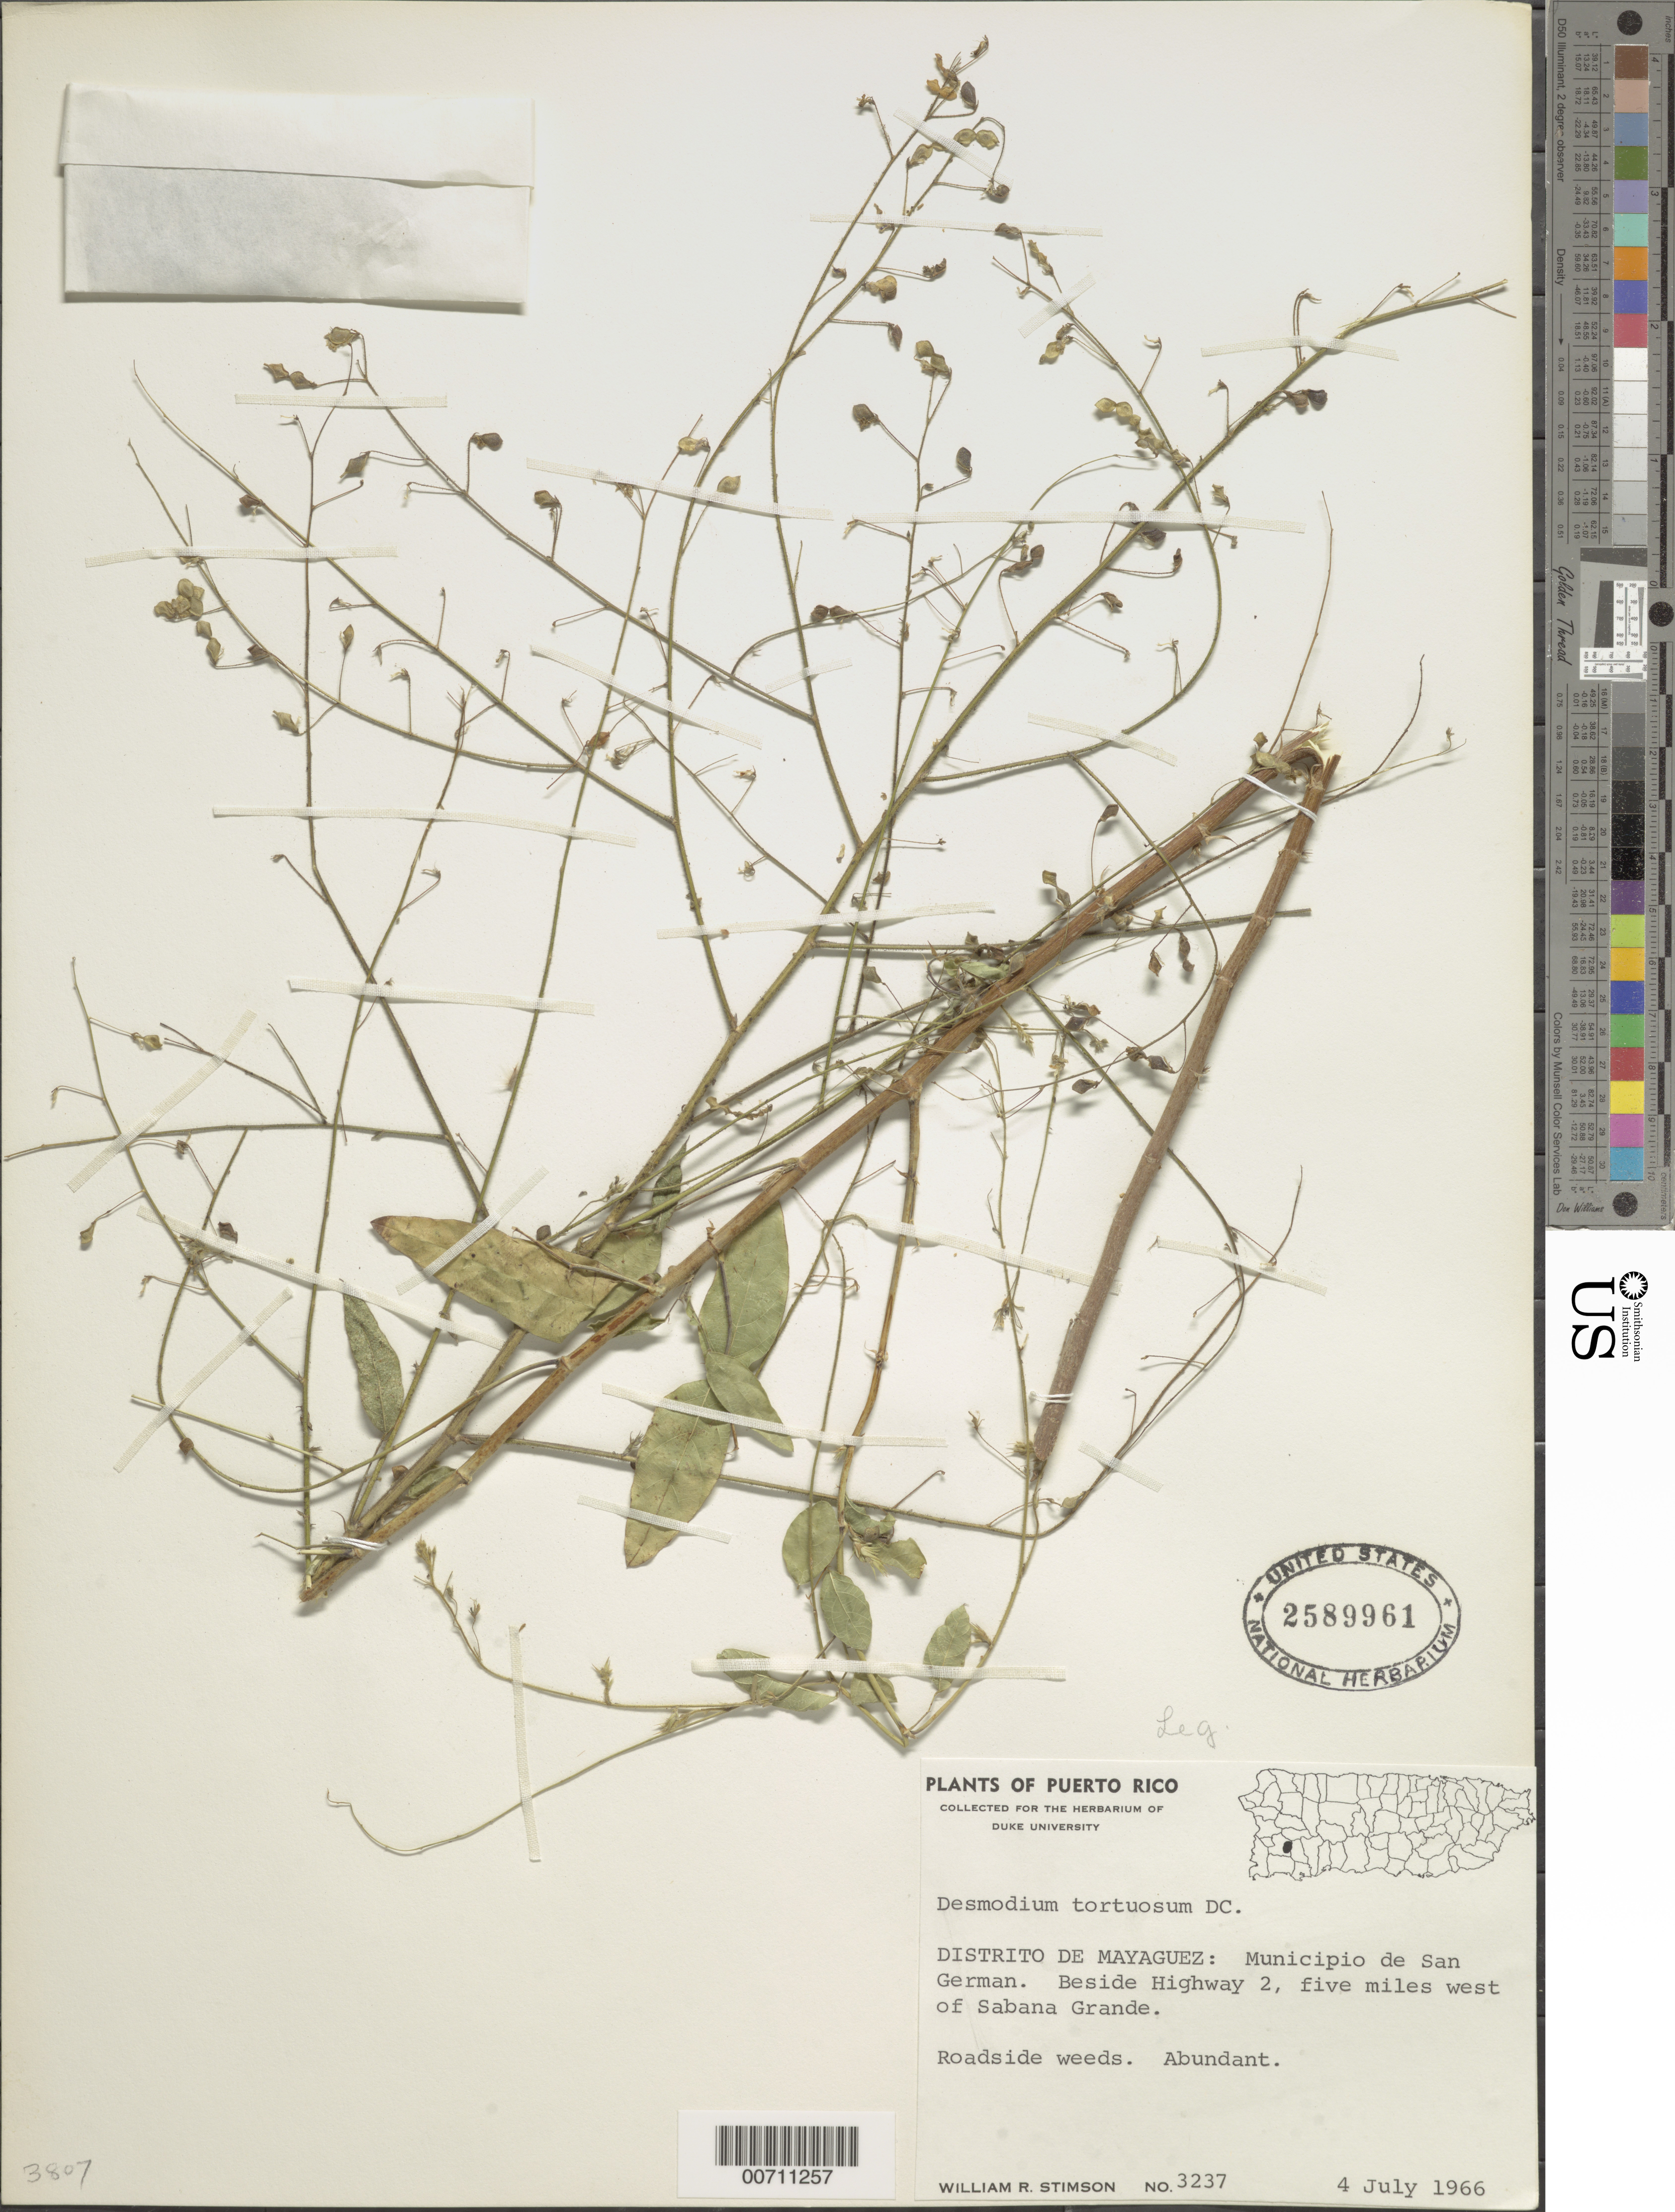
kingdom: Plantae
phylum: Tracheophyta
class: Magnoliopsida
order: Fabales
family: Fabaceae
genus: Desmodium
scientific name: Desmodium tortuosum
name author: (Sw.) DC.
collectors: W. R. Stimson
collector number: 3237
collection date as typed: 04 Jul 1966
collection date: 1966-07-04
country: Puerto Rico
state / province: Mayaguez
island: Greater Antilles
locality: Municipio de San German, beside hwy 2, 5 mi W of Sabana Grande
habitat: Roadside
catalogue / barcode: US 2589961